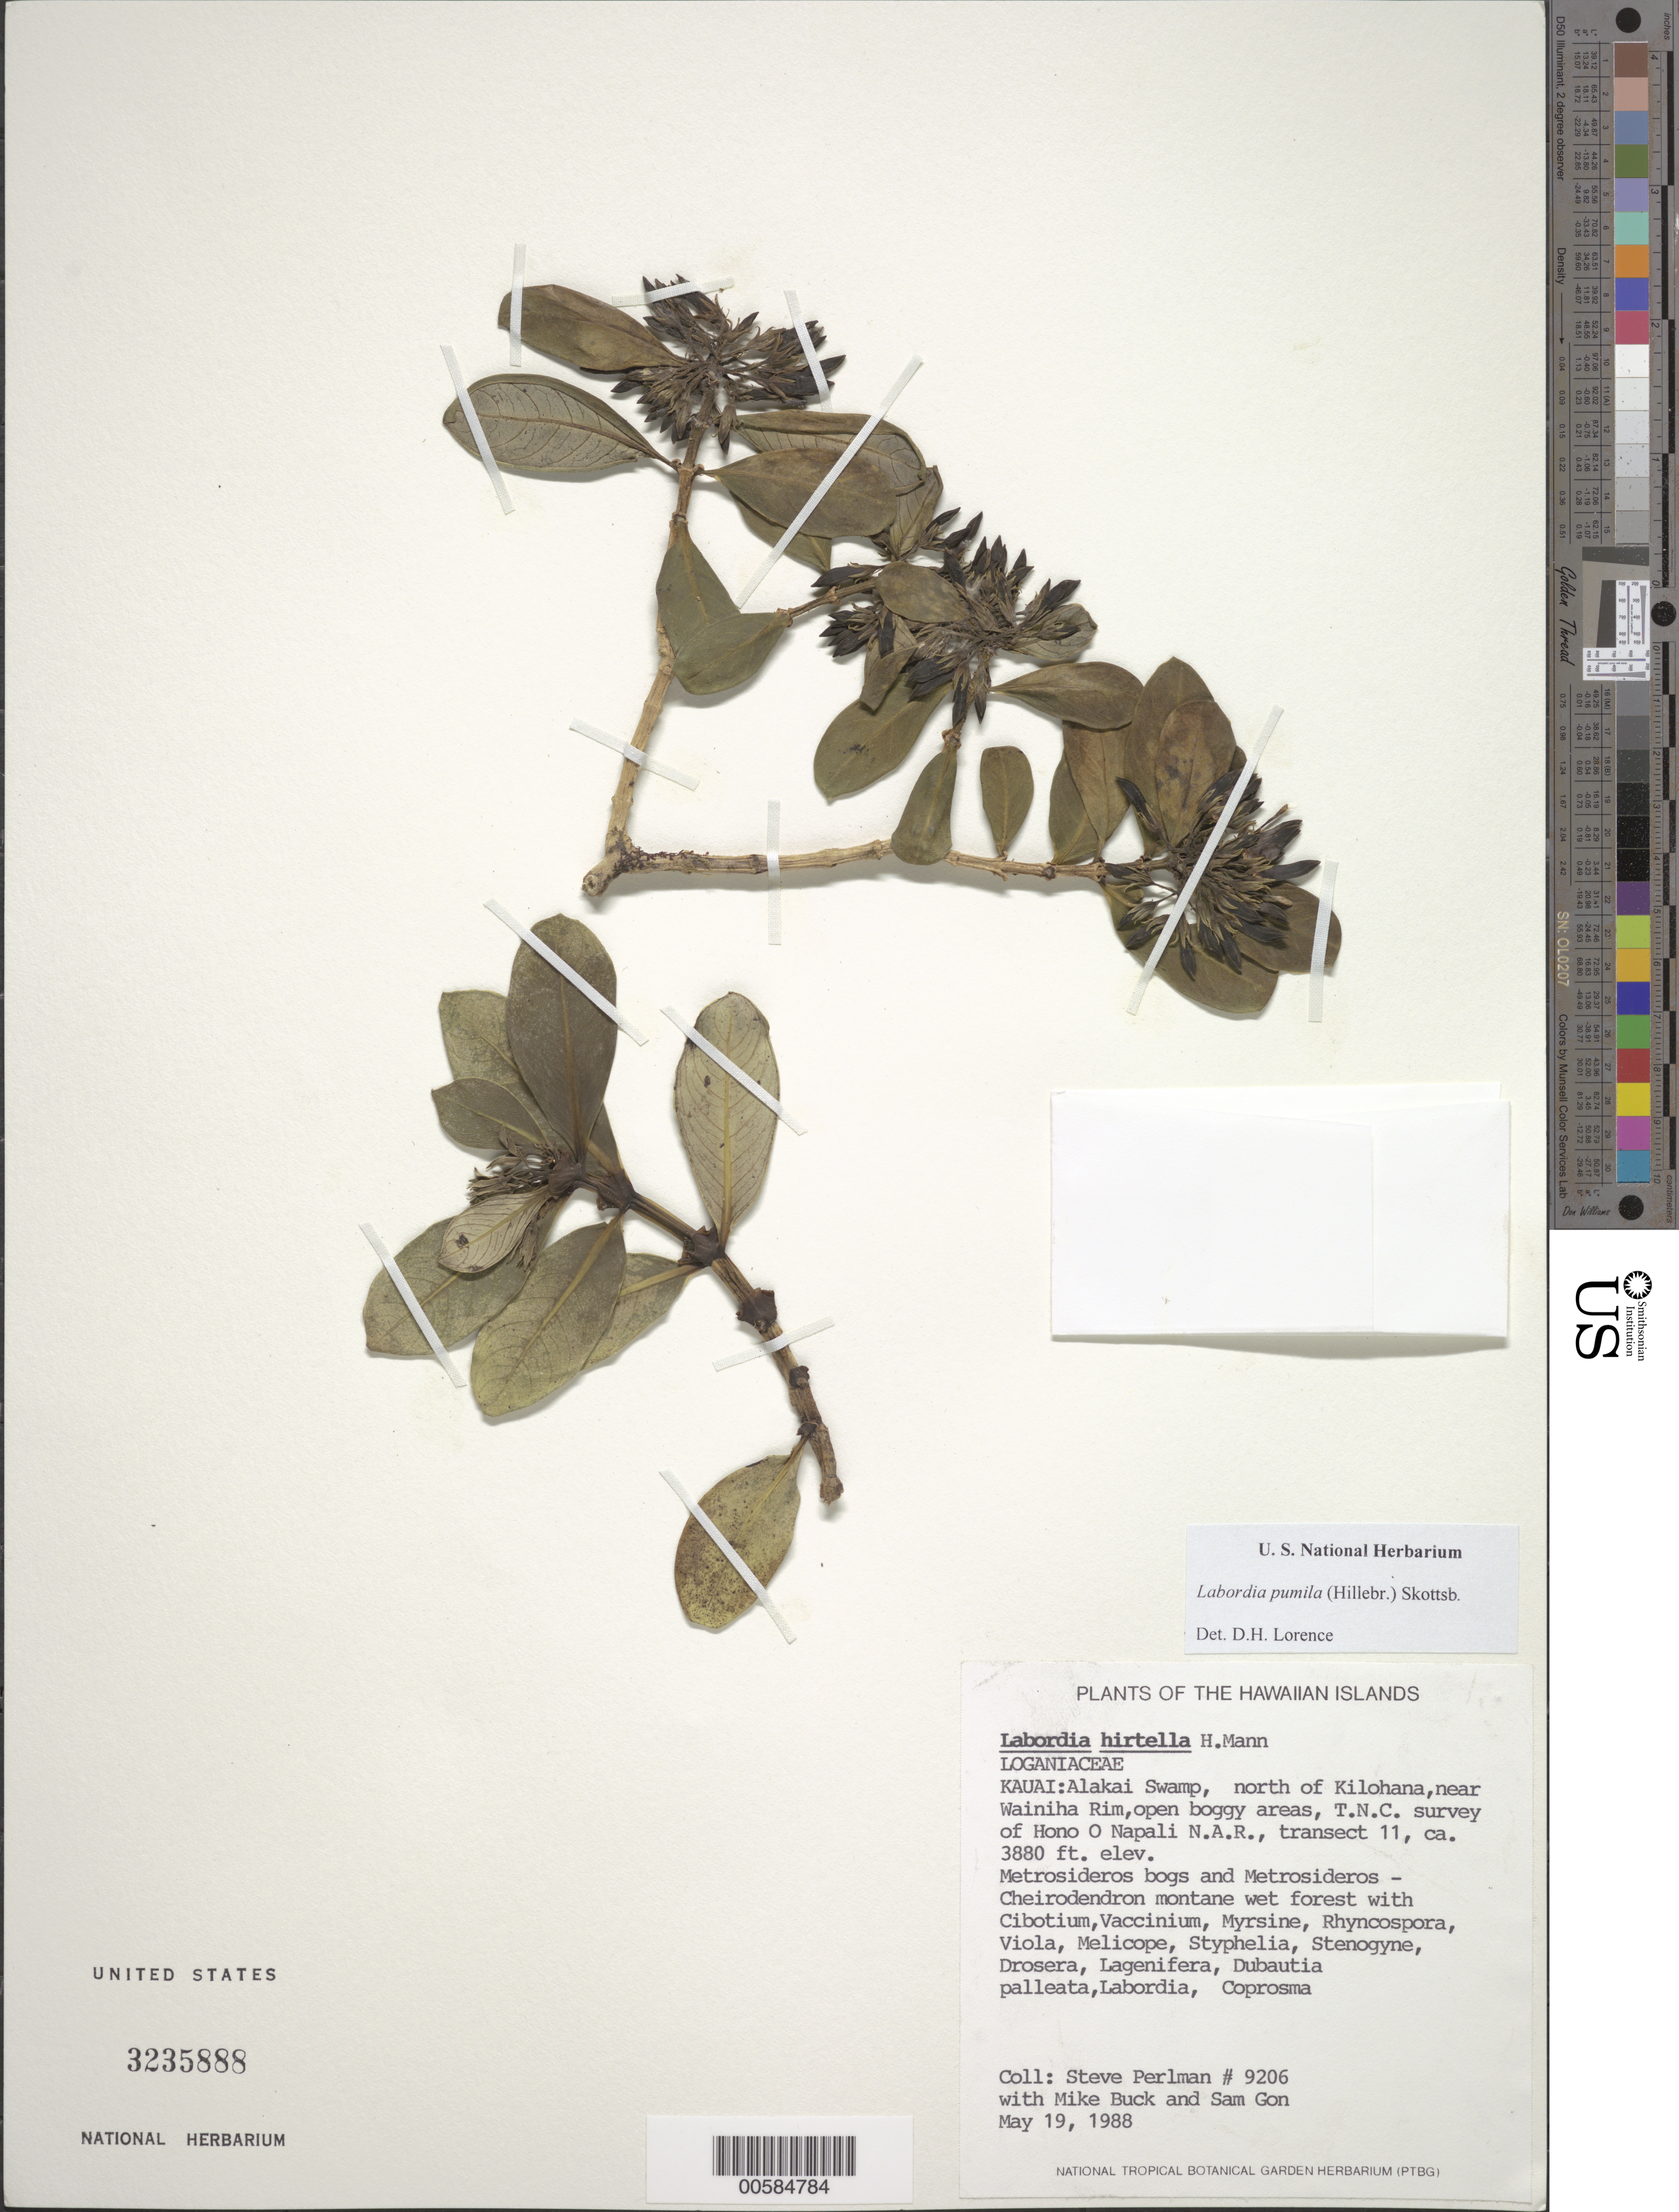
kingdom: Plantae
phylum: Tracheophyta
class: Magnoliopsida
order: Gentianales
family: Loganiaceae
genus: Geniostoma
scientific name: Geniostoma pumilum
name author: (Hillebr.) Byng & Christenh.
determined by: Wagner, W. L., (BOT), Smithsonian Institution - National Museum of Natural History (UNITED STATES)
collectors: S. P. Perlman, M. Buck & S. Gon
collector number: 9206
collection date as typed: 19 May 1988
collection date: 1988-05-19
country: United States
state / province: Hawaii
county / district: Kauai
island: Kaua'i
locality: Alakai Swamp, N of Kilohana, near Wainiha Rim, T.N.C. survey of Hono O Napali N.A.R., transect 11.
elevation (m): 1183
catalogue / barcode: US 3235888